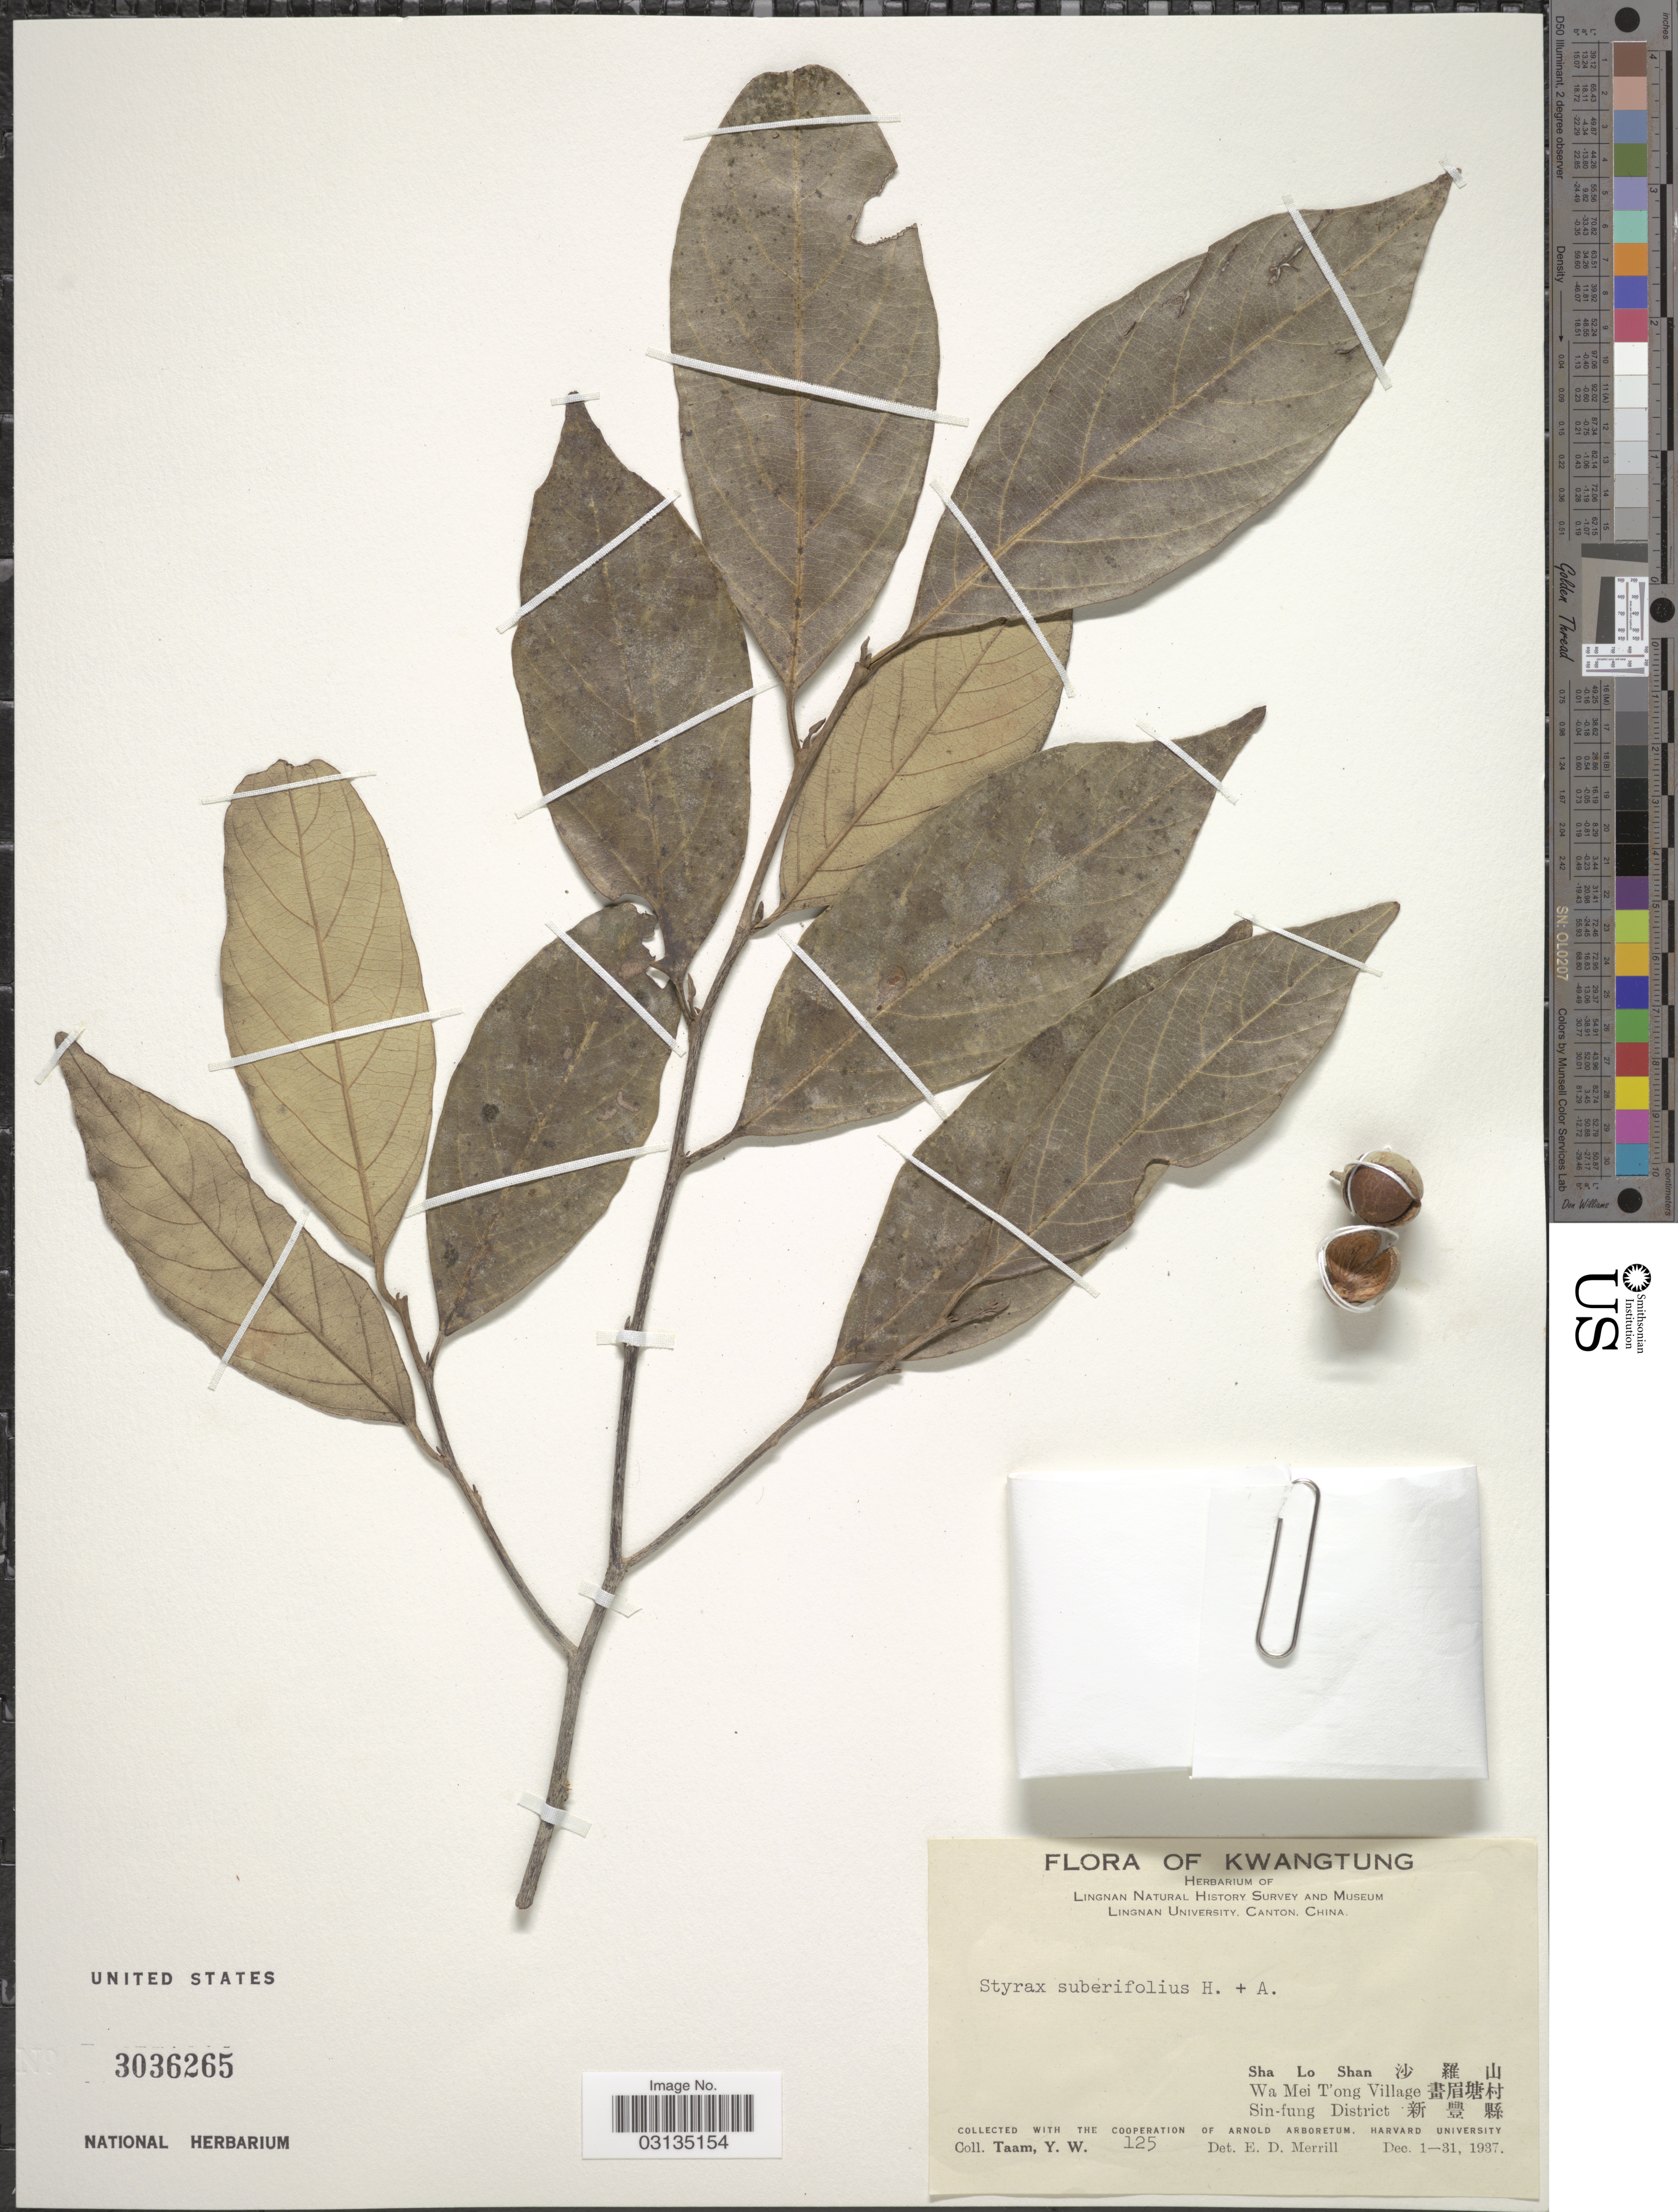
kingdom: Plantae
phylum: Tracheophyta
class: Magnoliopsida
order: Ericales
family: Styracaceae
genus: Styrax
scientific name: Styrax suberifolius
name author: Hook. & Arn.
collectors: Y. W. Taam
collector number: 125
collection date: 1937-12-01/1937-12-31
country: China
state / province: Guangdong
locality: Kwangtung, Sha Lo Shan, Wa Mei T'ong Village, Sin-fung District.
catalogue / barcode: US 3036265